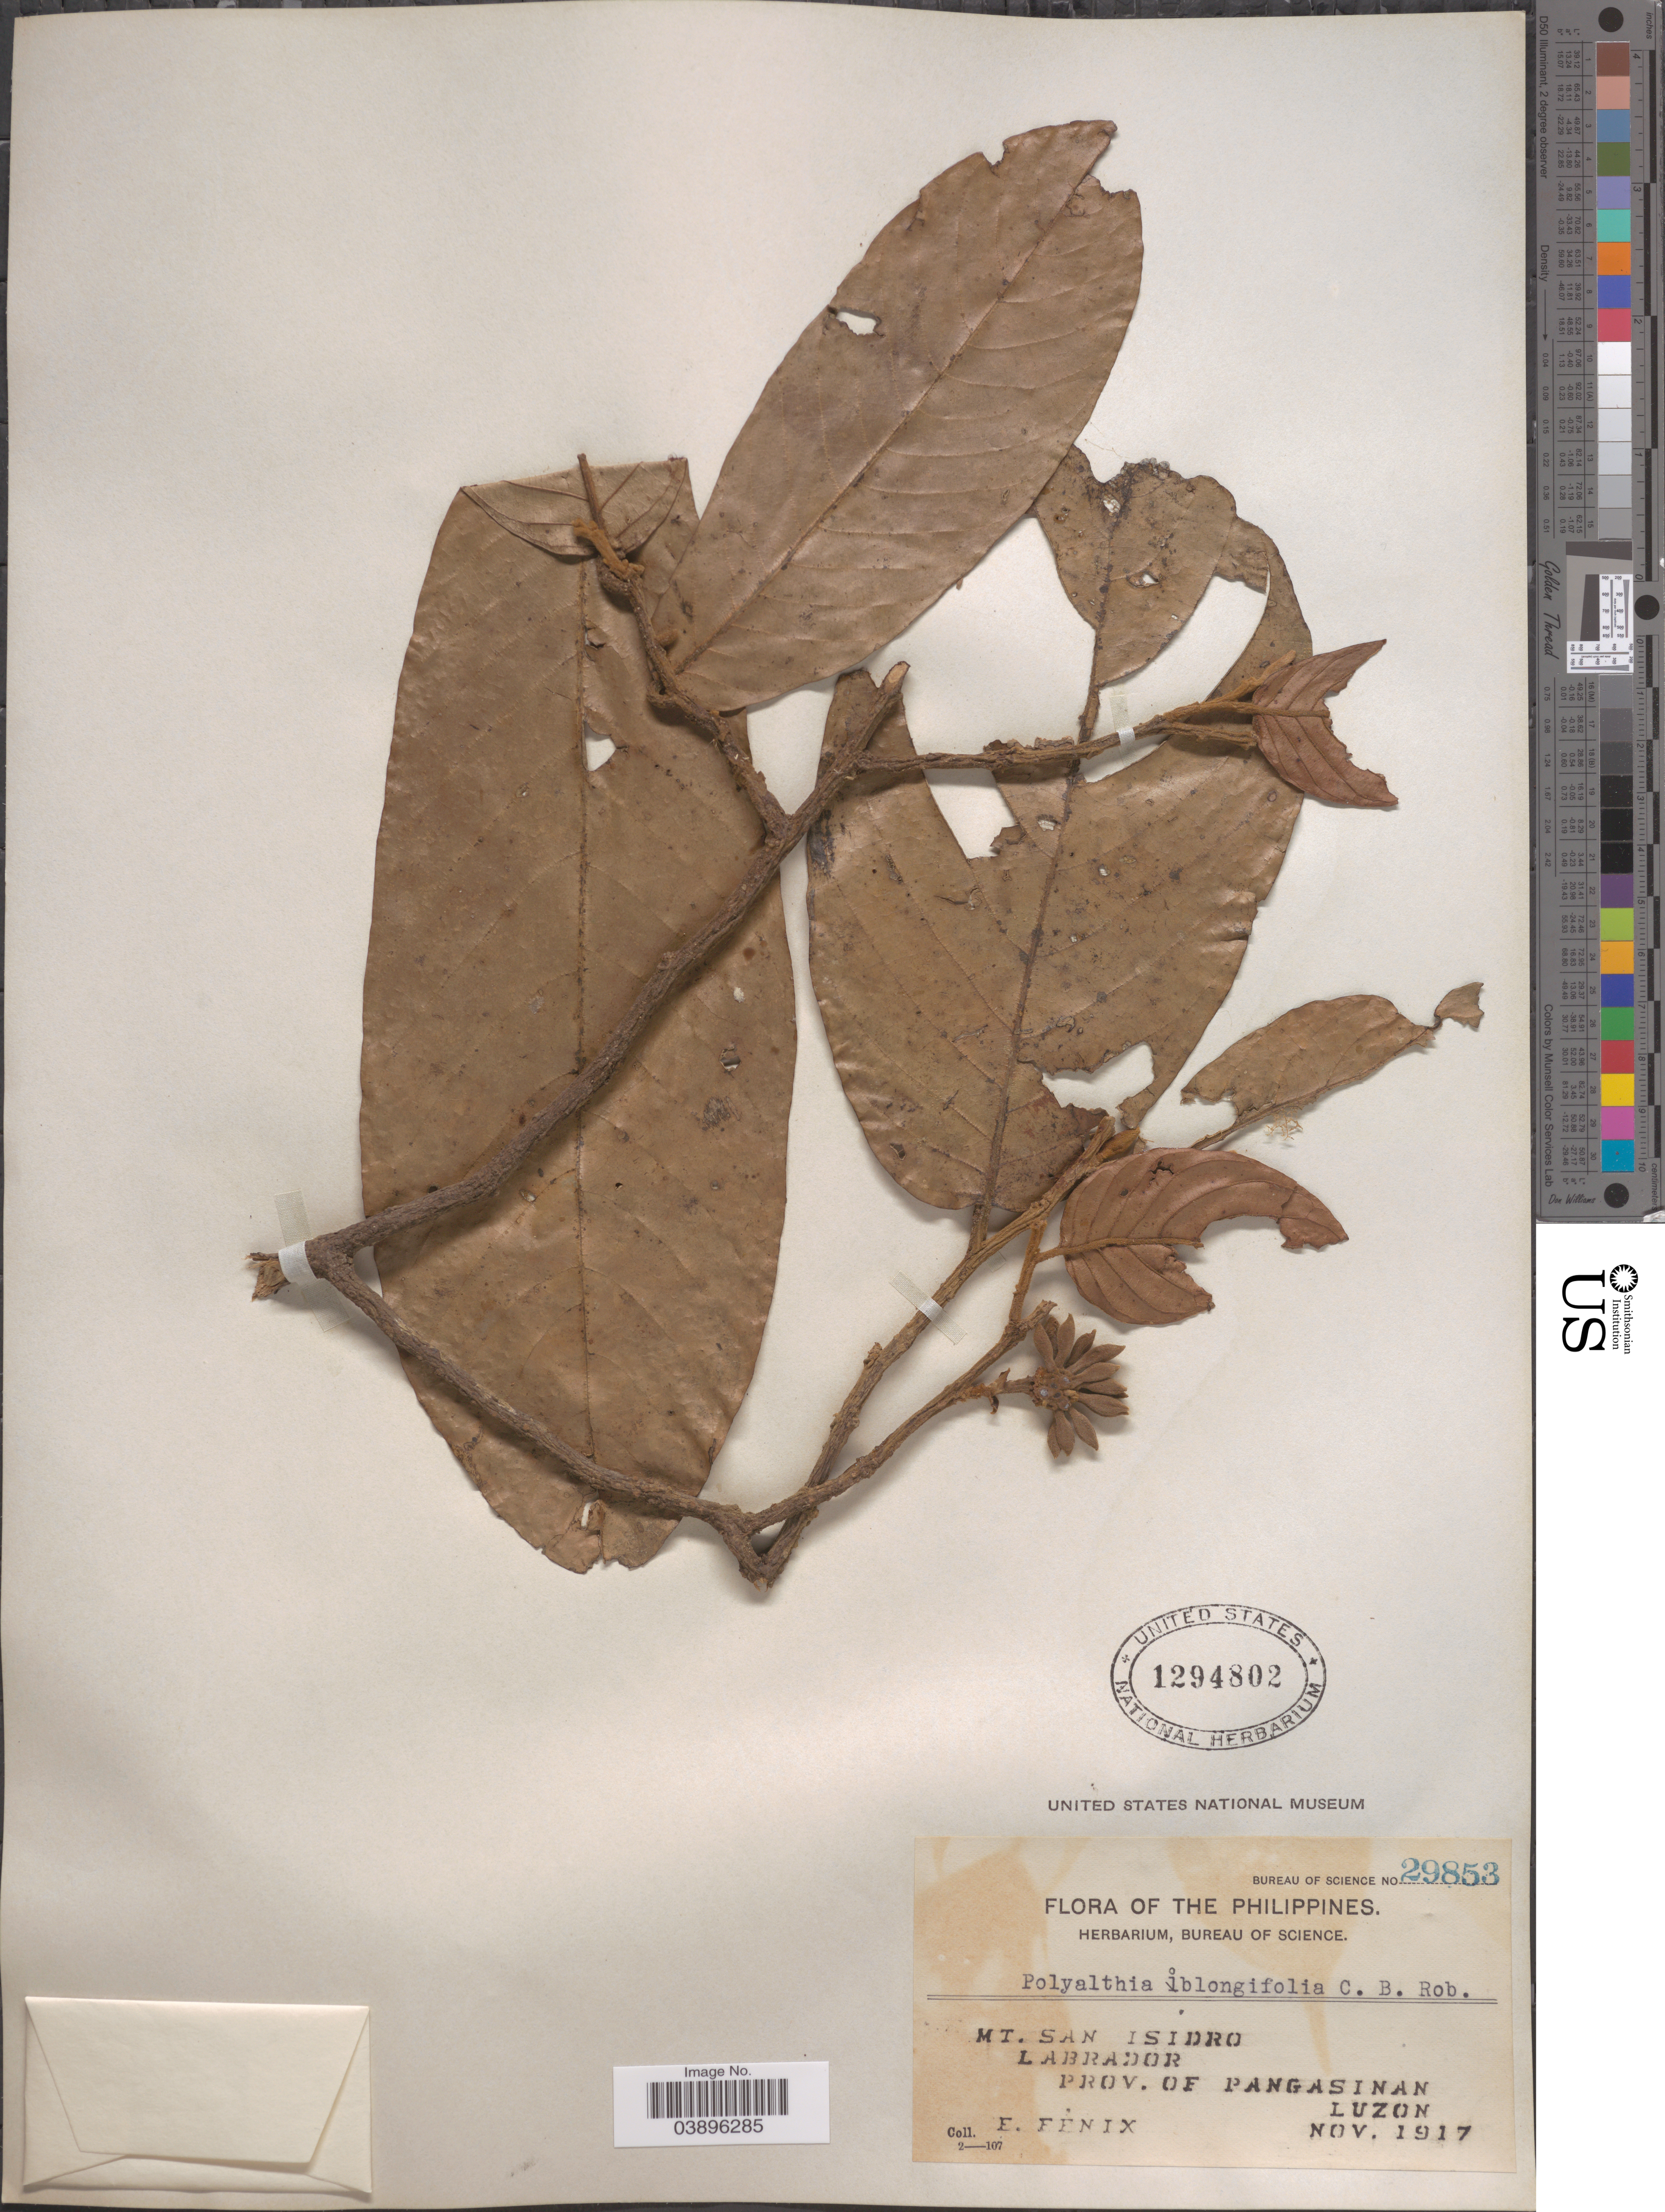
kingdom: Plantae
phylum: Tracheophyta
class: Magnoliopsida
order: Magnoliales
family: Annonaceae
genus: Polyalthia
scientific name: Polyalthia oblongifolia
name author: Burck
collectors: E. Fénix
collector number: Bureau of Science 29853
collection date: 1917-11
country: Philippines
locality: Mt. San Isidro. Labrador. Prov. of Pangasinan. Luzon.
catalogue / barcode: US 1294802